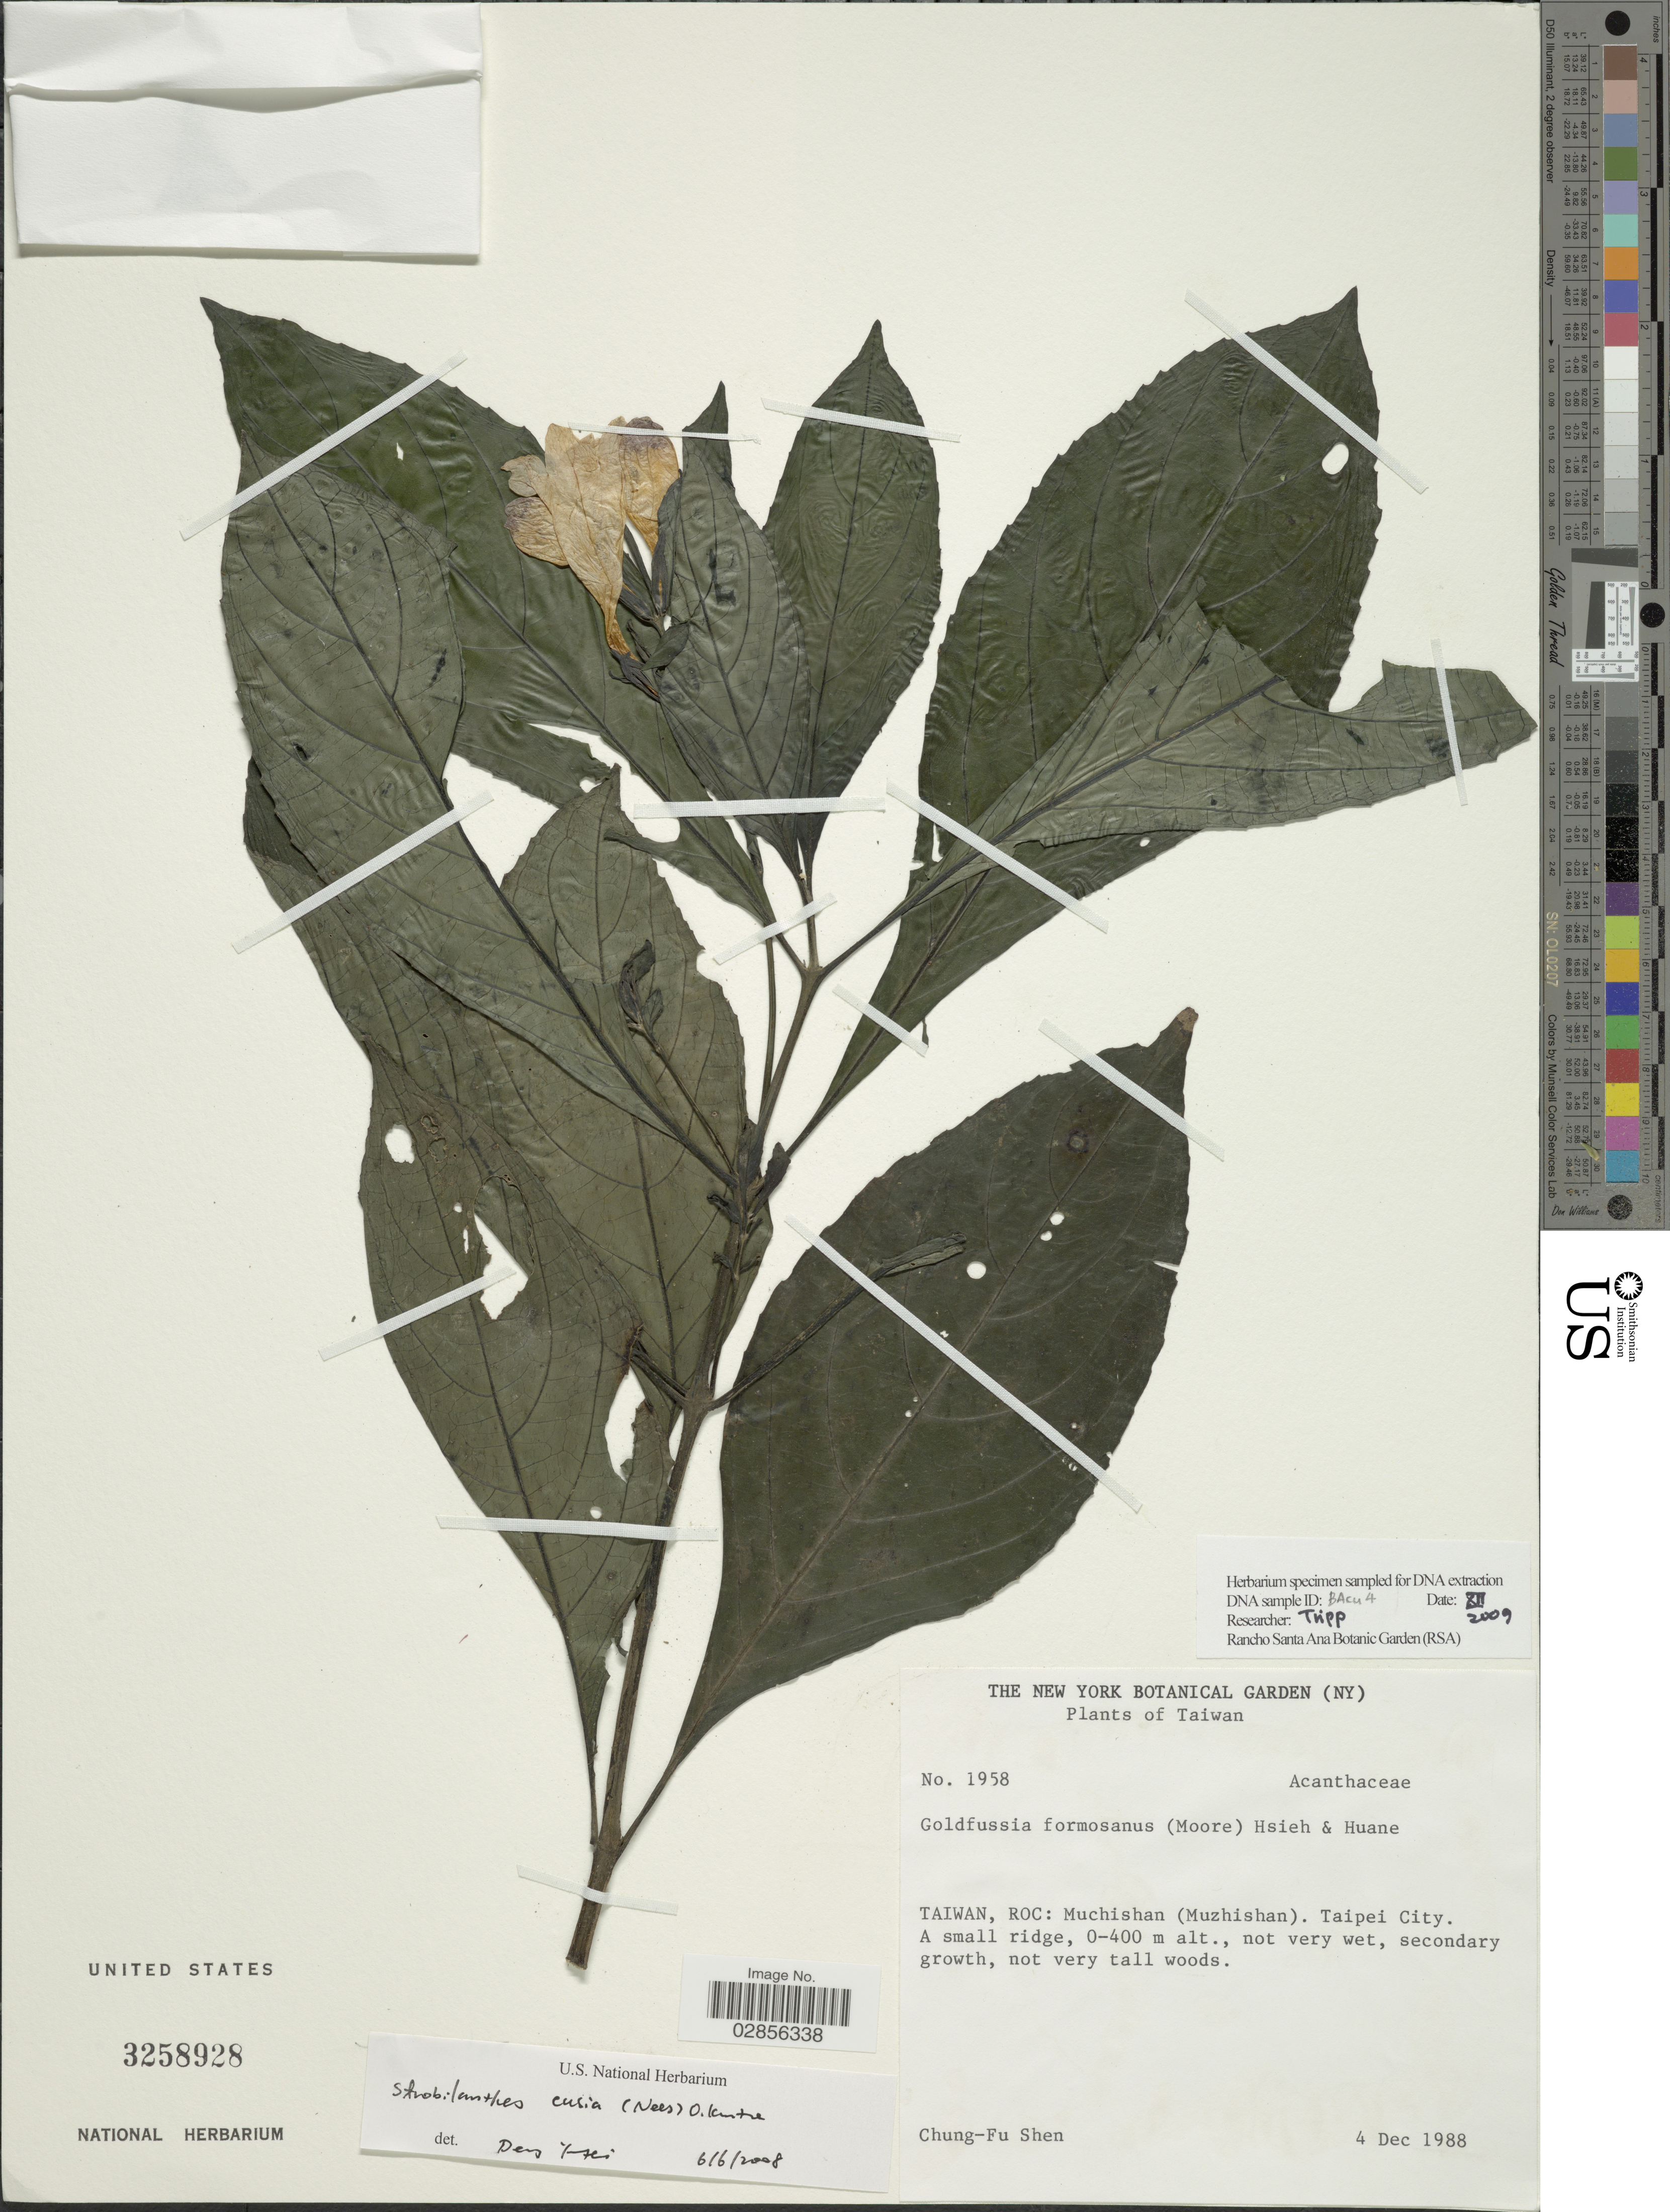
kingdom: Plantae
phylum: Tracheophyta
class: Magnoliopsida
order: Lamiales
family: Acanthaceae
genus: Strobilanthes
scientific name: Strobilanthes cusia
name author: (Nees) Kuntze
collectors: C. Shen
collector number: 1958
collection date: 1988-12-04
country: Taiwan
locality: ROC: Muchisan (Muzhishan). Taipei City.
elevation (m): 0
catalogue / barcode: US 3258928